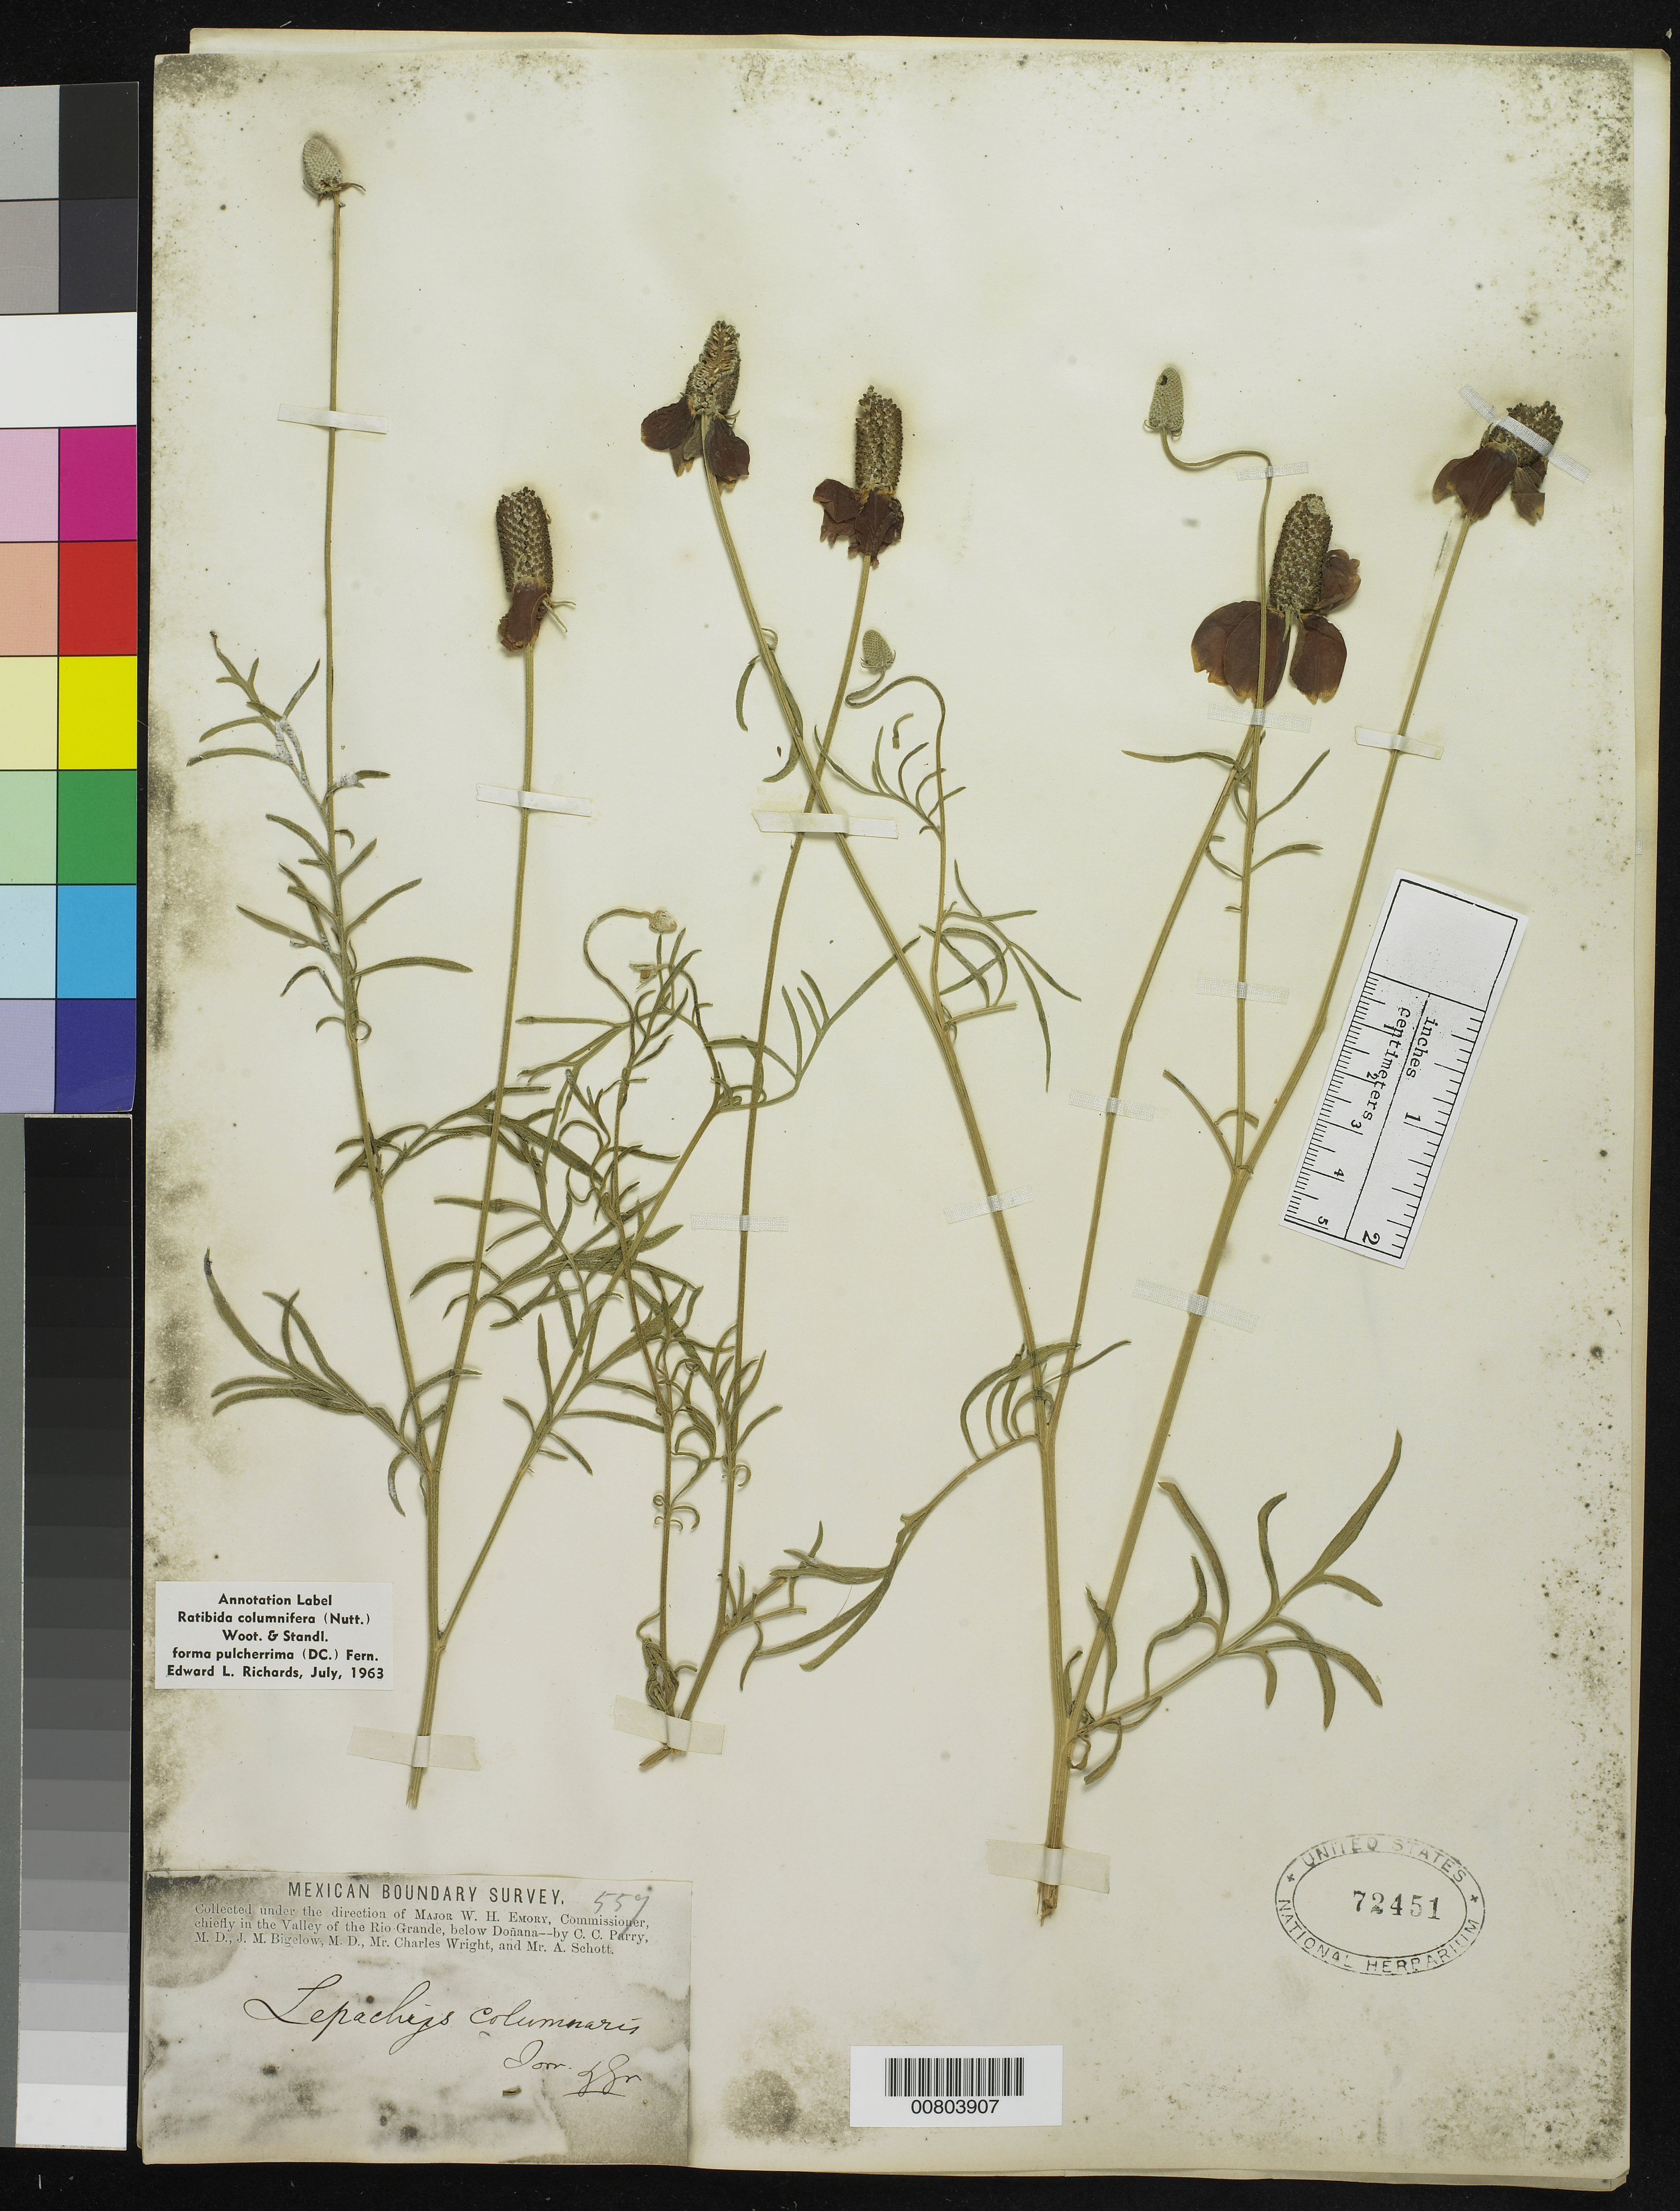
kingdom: Plantae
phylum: Tracheophyta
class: Magnoliopsida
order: Asterales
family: Asteraceae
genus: Ratibida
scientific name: Ratibida columnaris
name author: (Pursh) D. Don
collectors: C. C. Parry, J. M. Bigelow, C. Wright & A. C. V. Schott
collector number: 557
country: United States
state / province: New Mexico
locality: Valley of the Rio Grande, below Doñana, New Mexico.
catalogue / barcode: US 72451